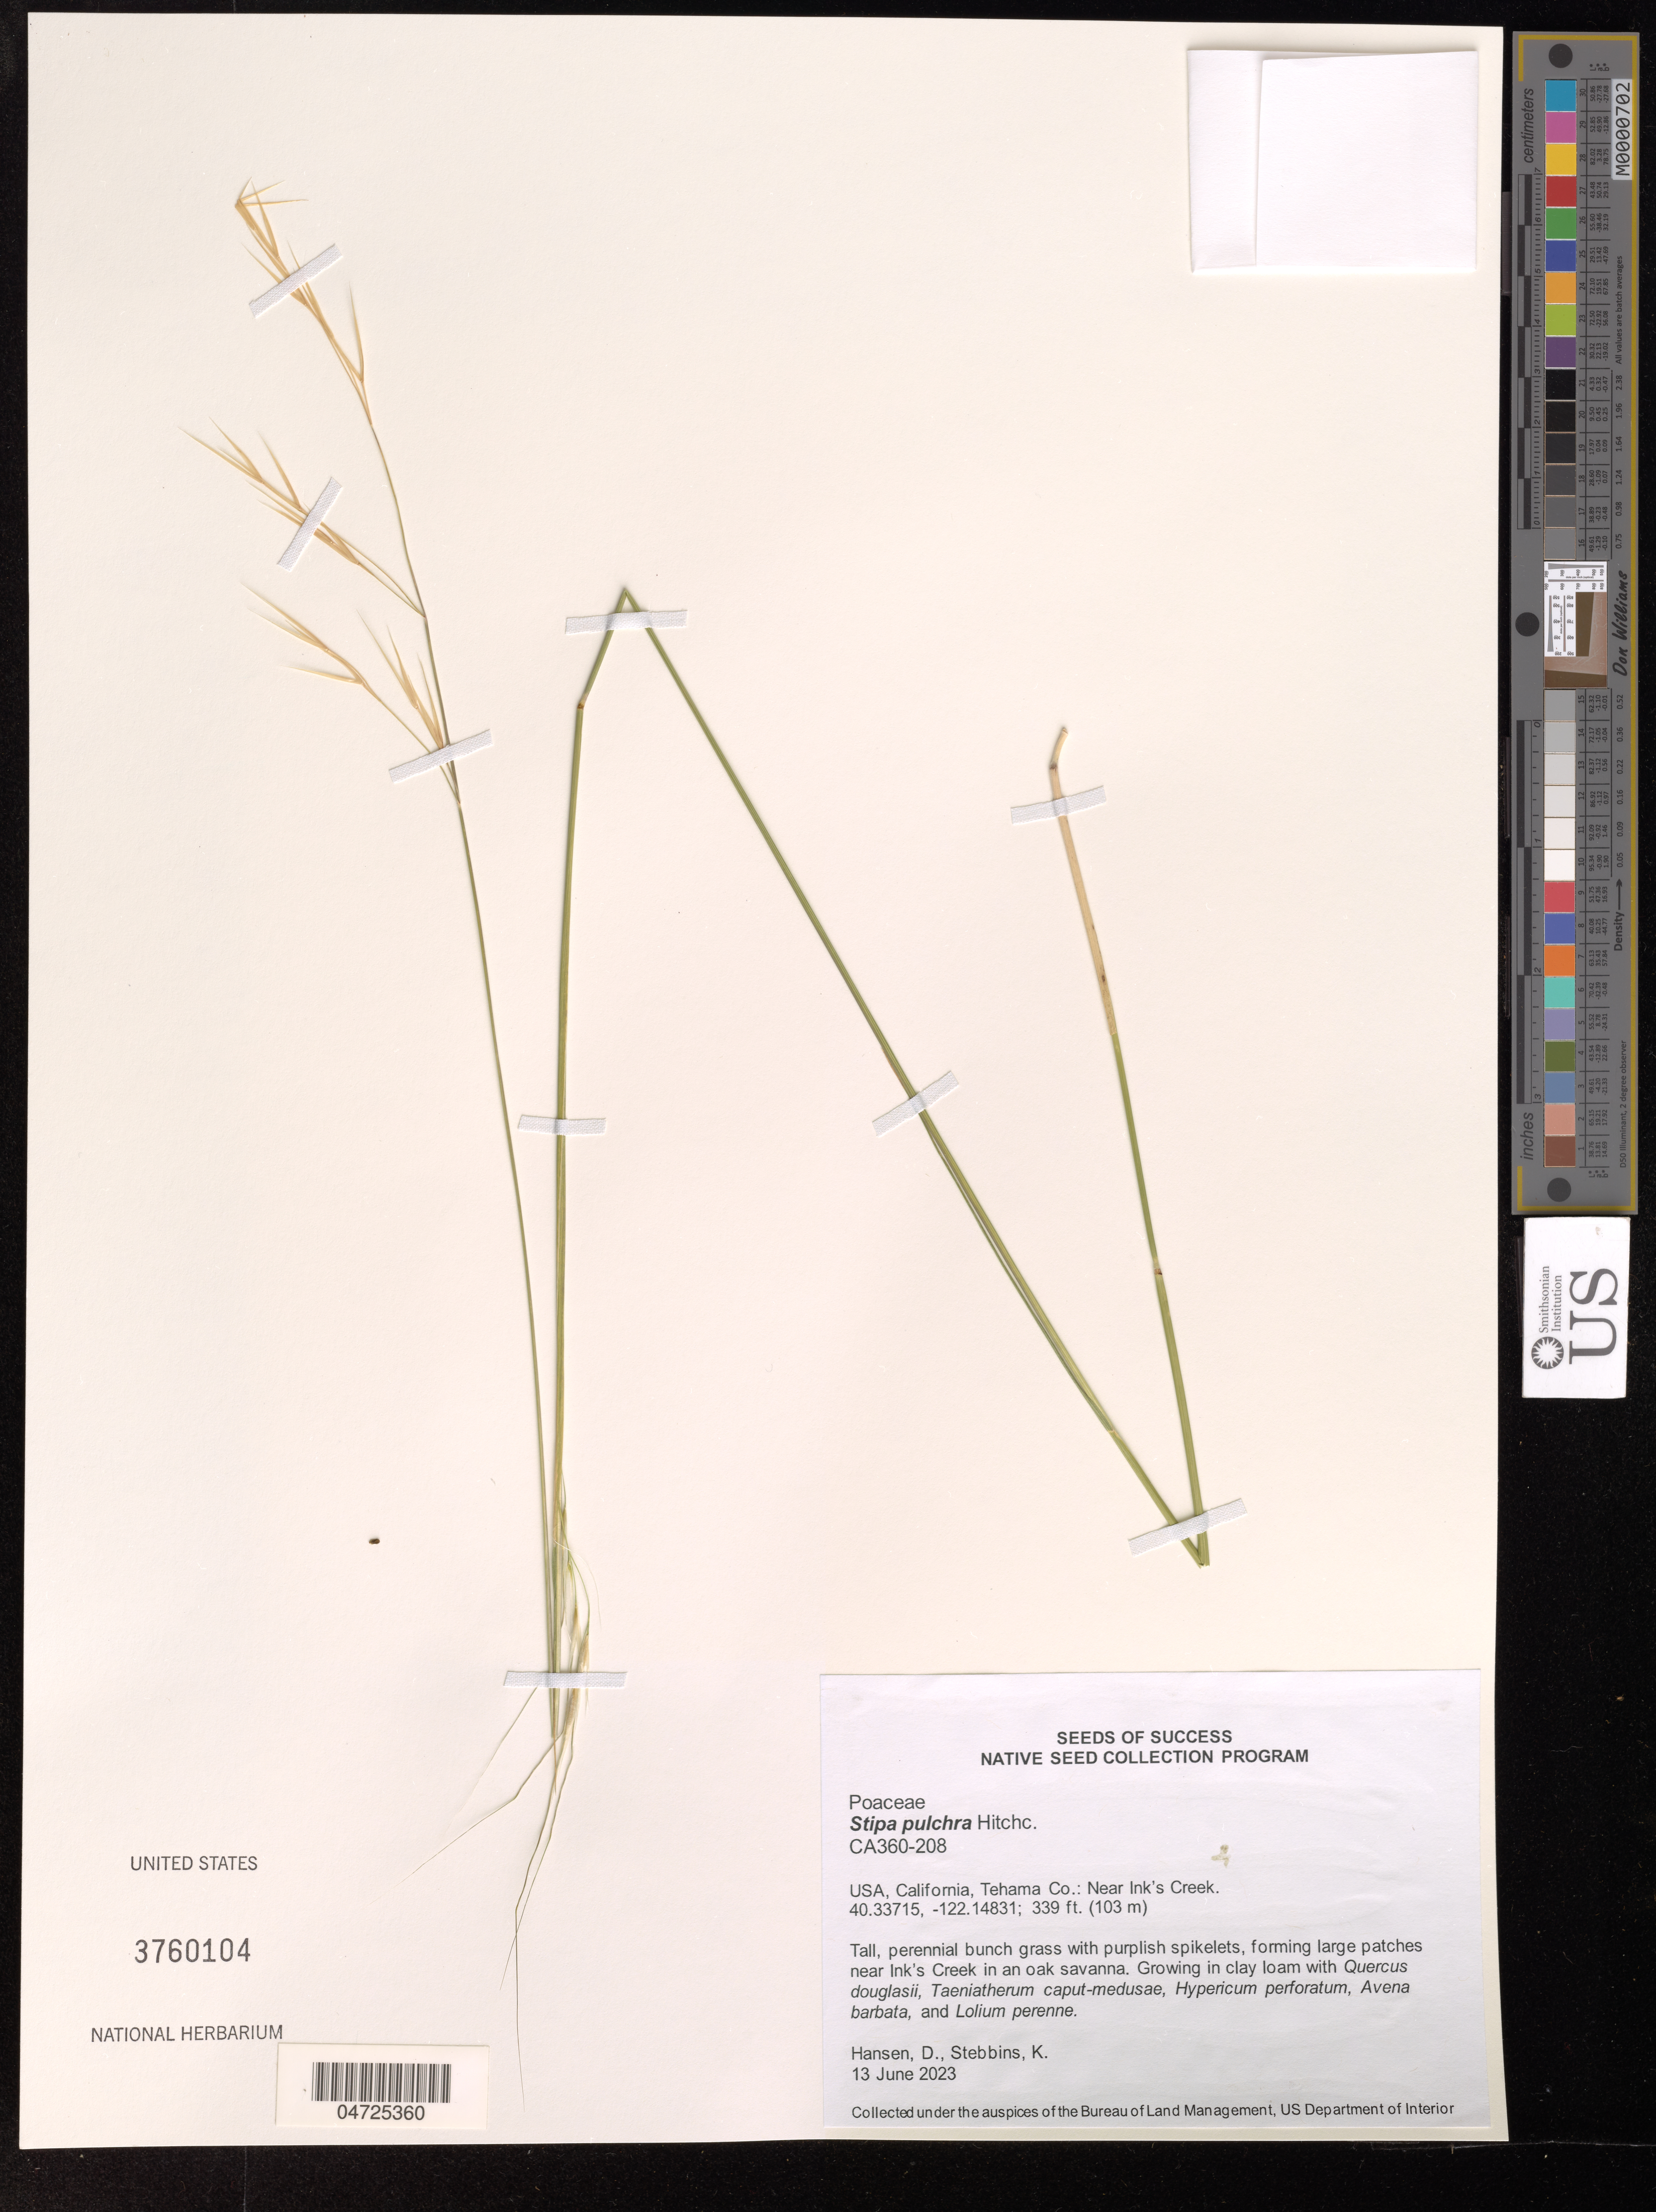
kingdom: Plantae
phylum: Tracheophyta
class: Liliopsida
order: Poales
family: Poaceae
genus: Stipa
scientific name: Stipa pulchra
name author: Hitchc.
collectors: D. Hansen & K. Stebbins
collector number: CA360-208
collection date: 2023-06-13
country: United States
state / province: California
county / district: Tehama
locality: Tehama Co.: Near Ink's Creek. Forming large patches near Ink's Creek in an oak savanna.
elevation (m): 103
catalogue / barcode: US 3760104